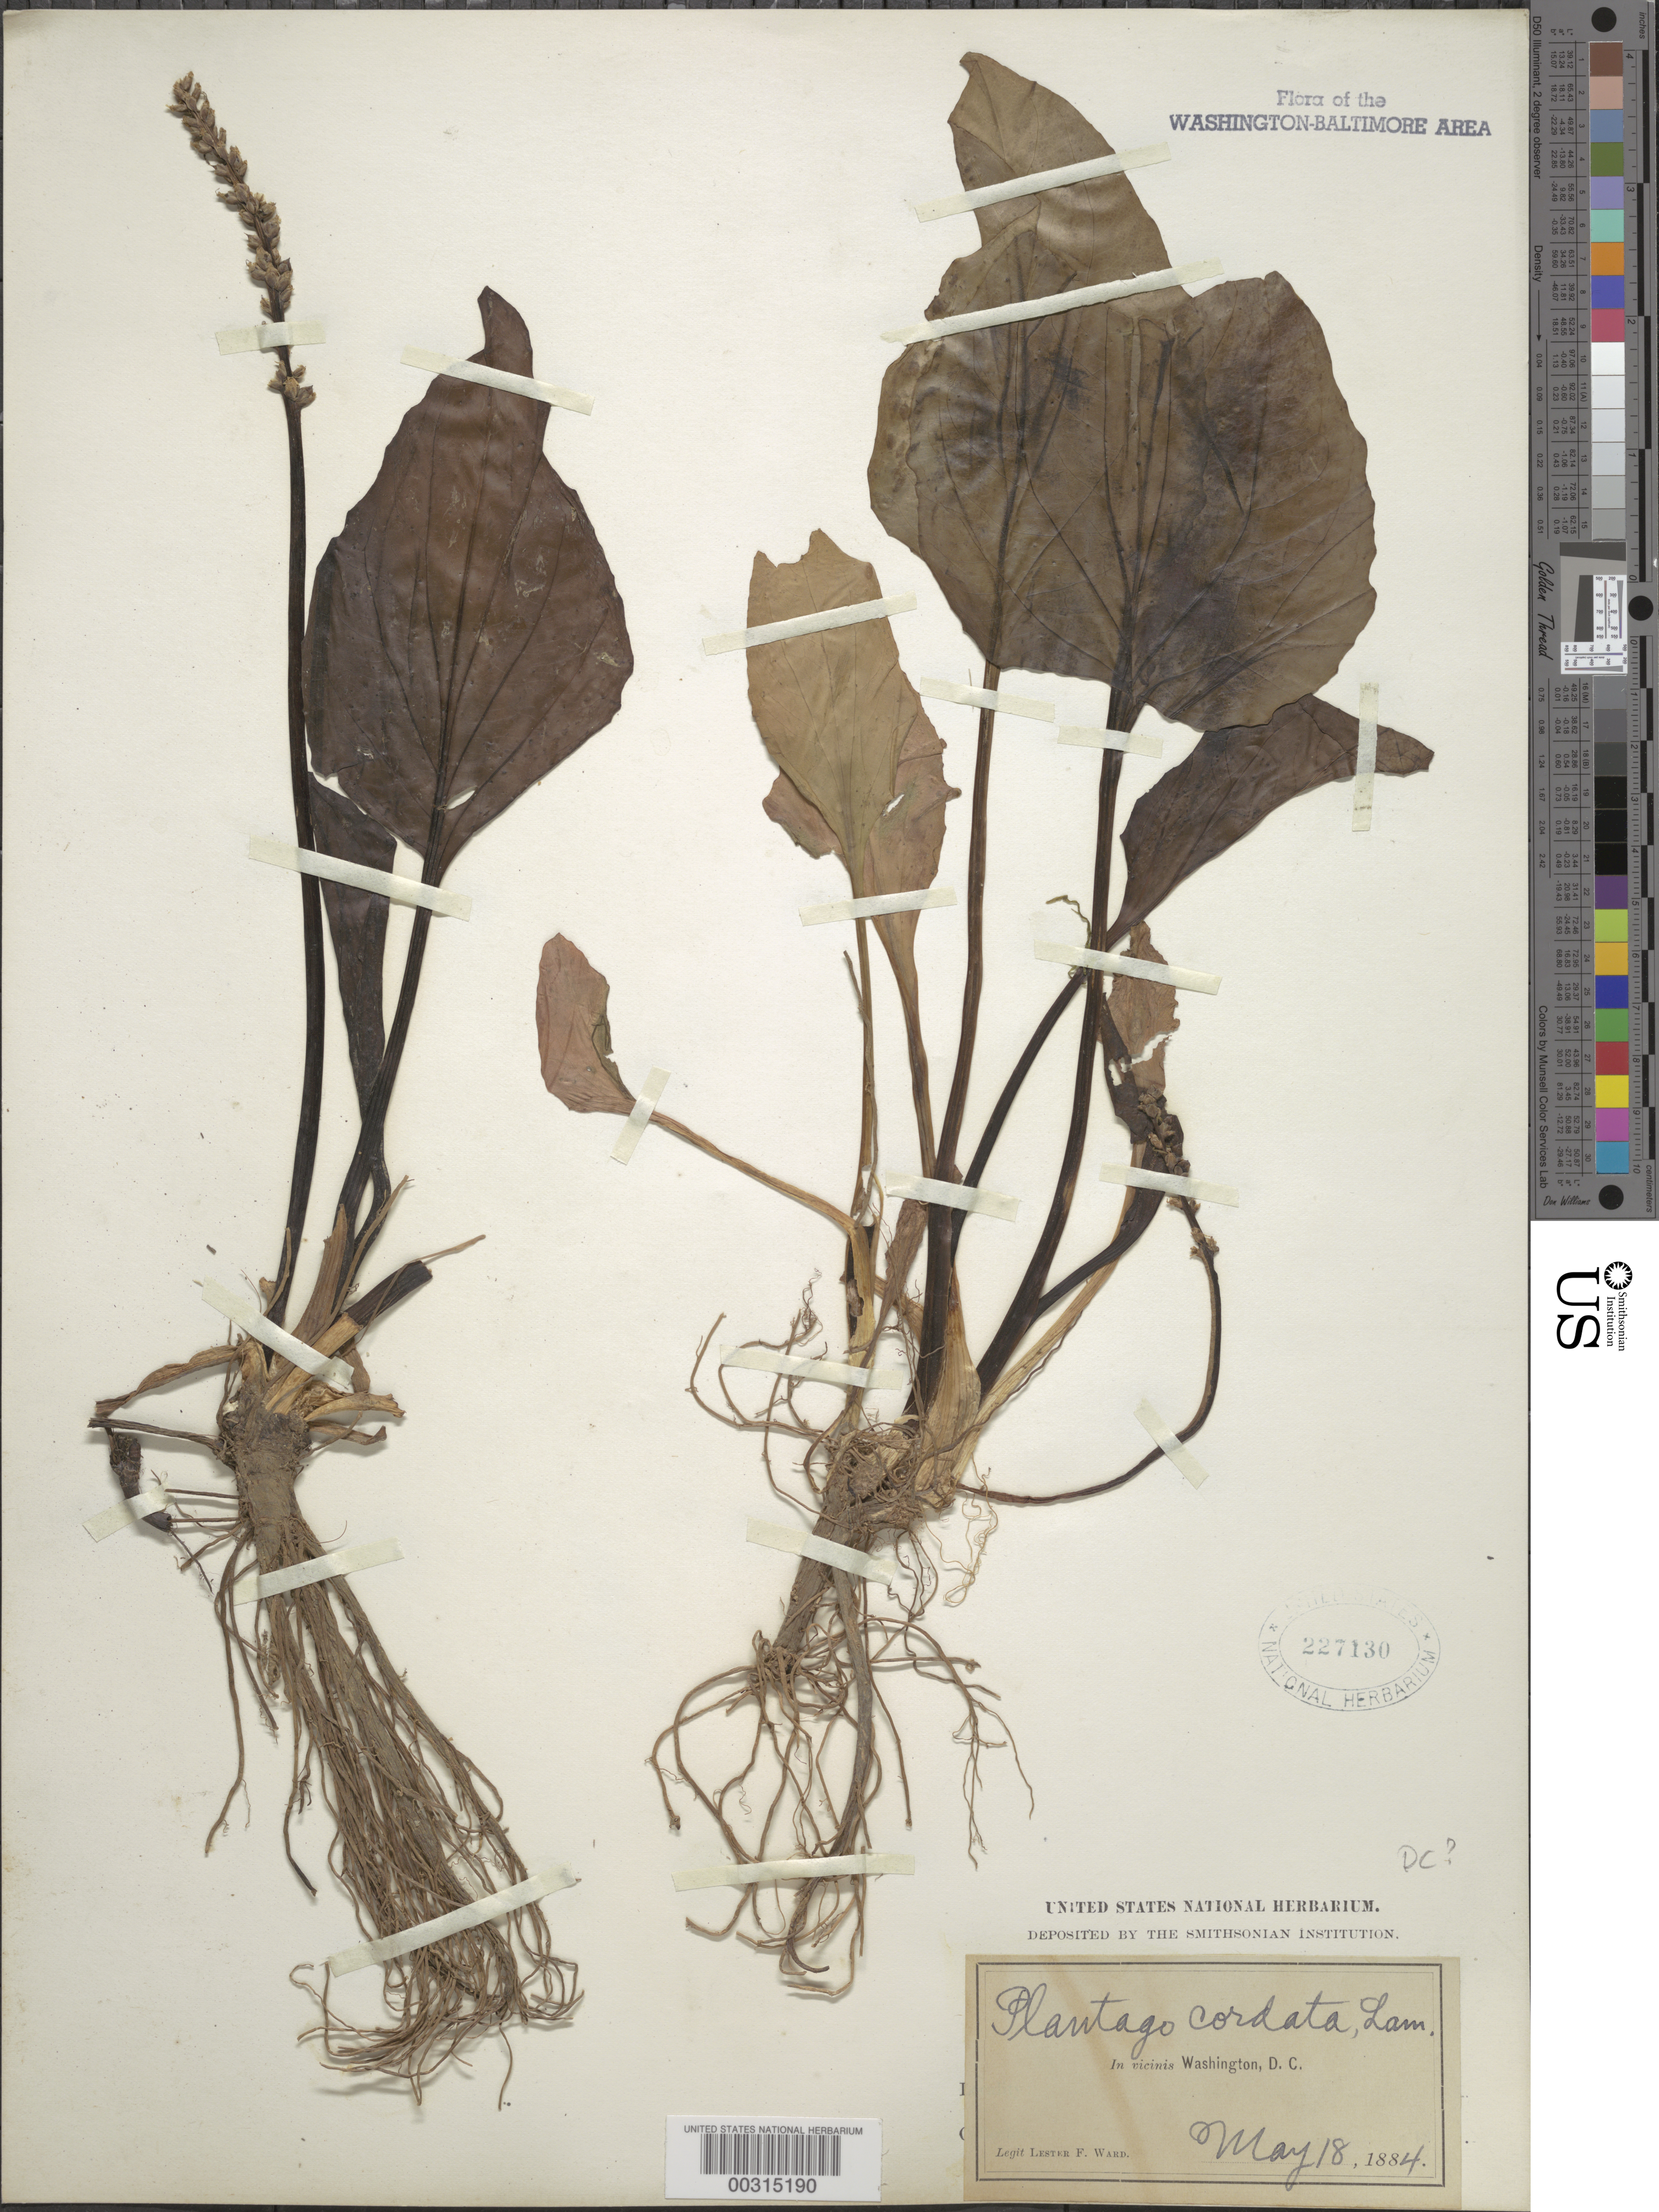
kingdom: Plantae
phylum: Tracheophyta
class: Magnoliopsida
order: Lamiales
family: Plantaginaceae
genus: Plantago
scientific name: Plantago cordata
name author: Lam.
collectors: L. F. Ward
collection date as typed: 18 May 1884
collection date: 1884-05-18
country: United States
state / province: District of Columbia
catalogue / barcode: US 227130